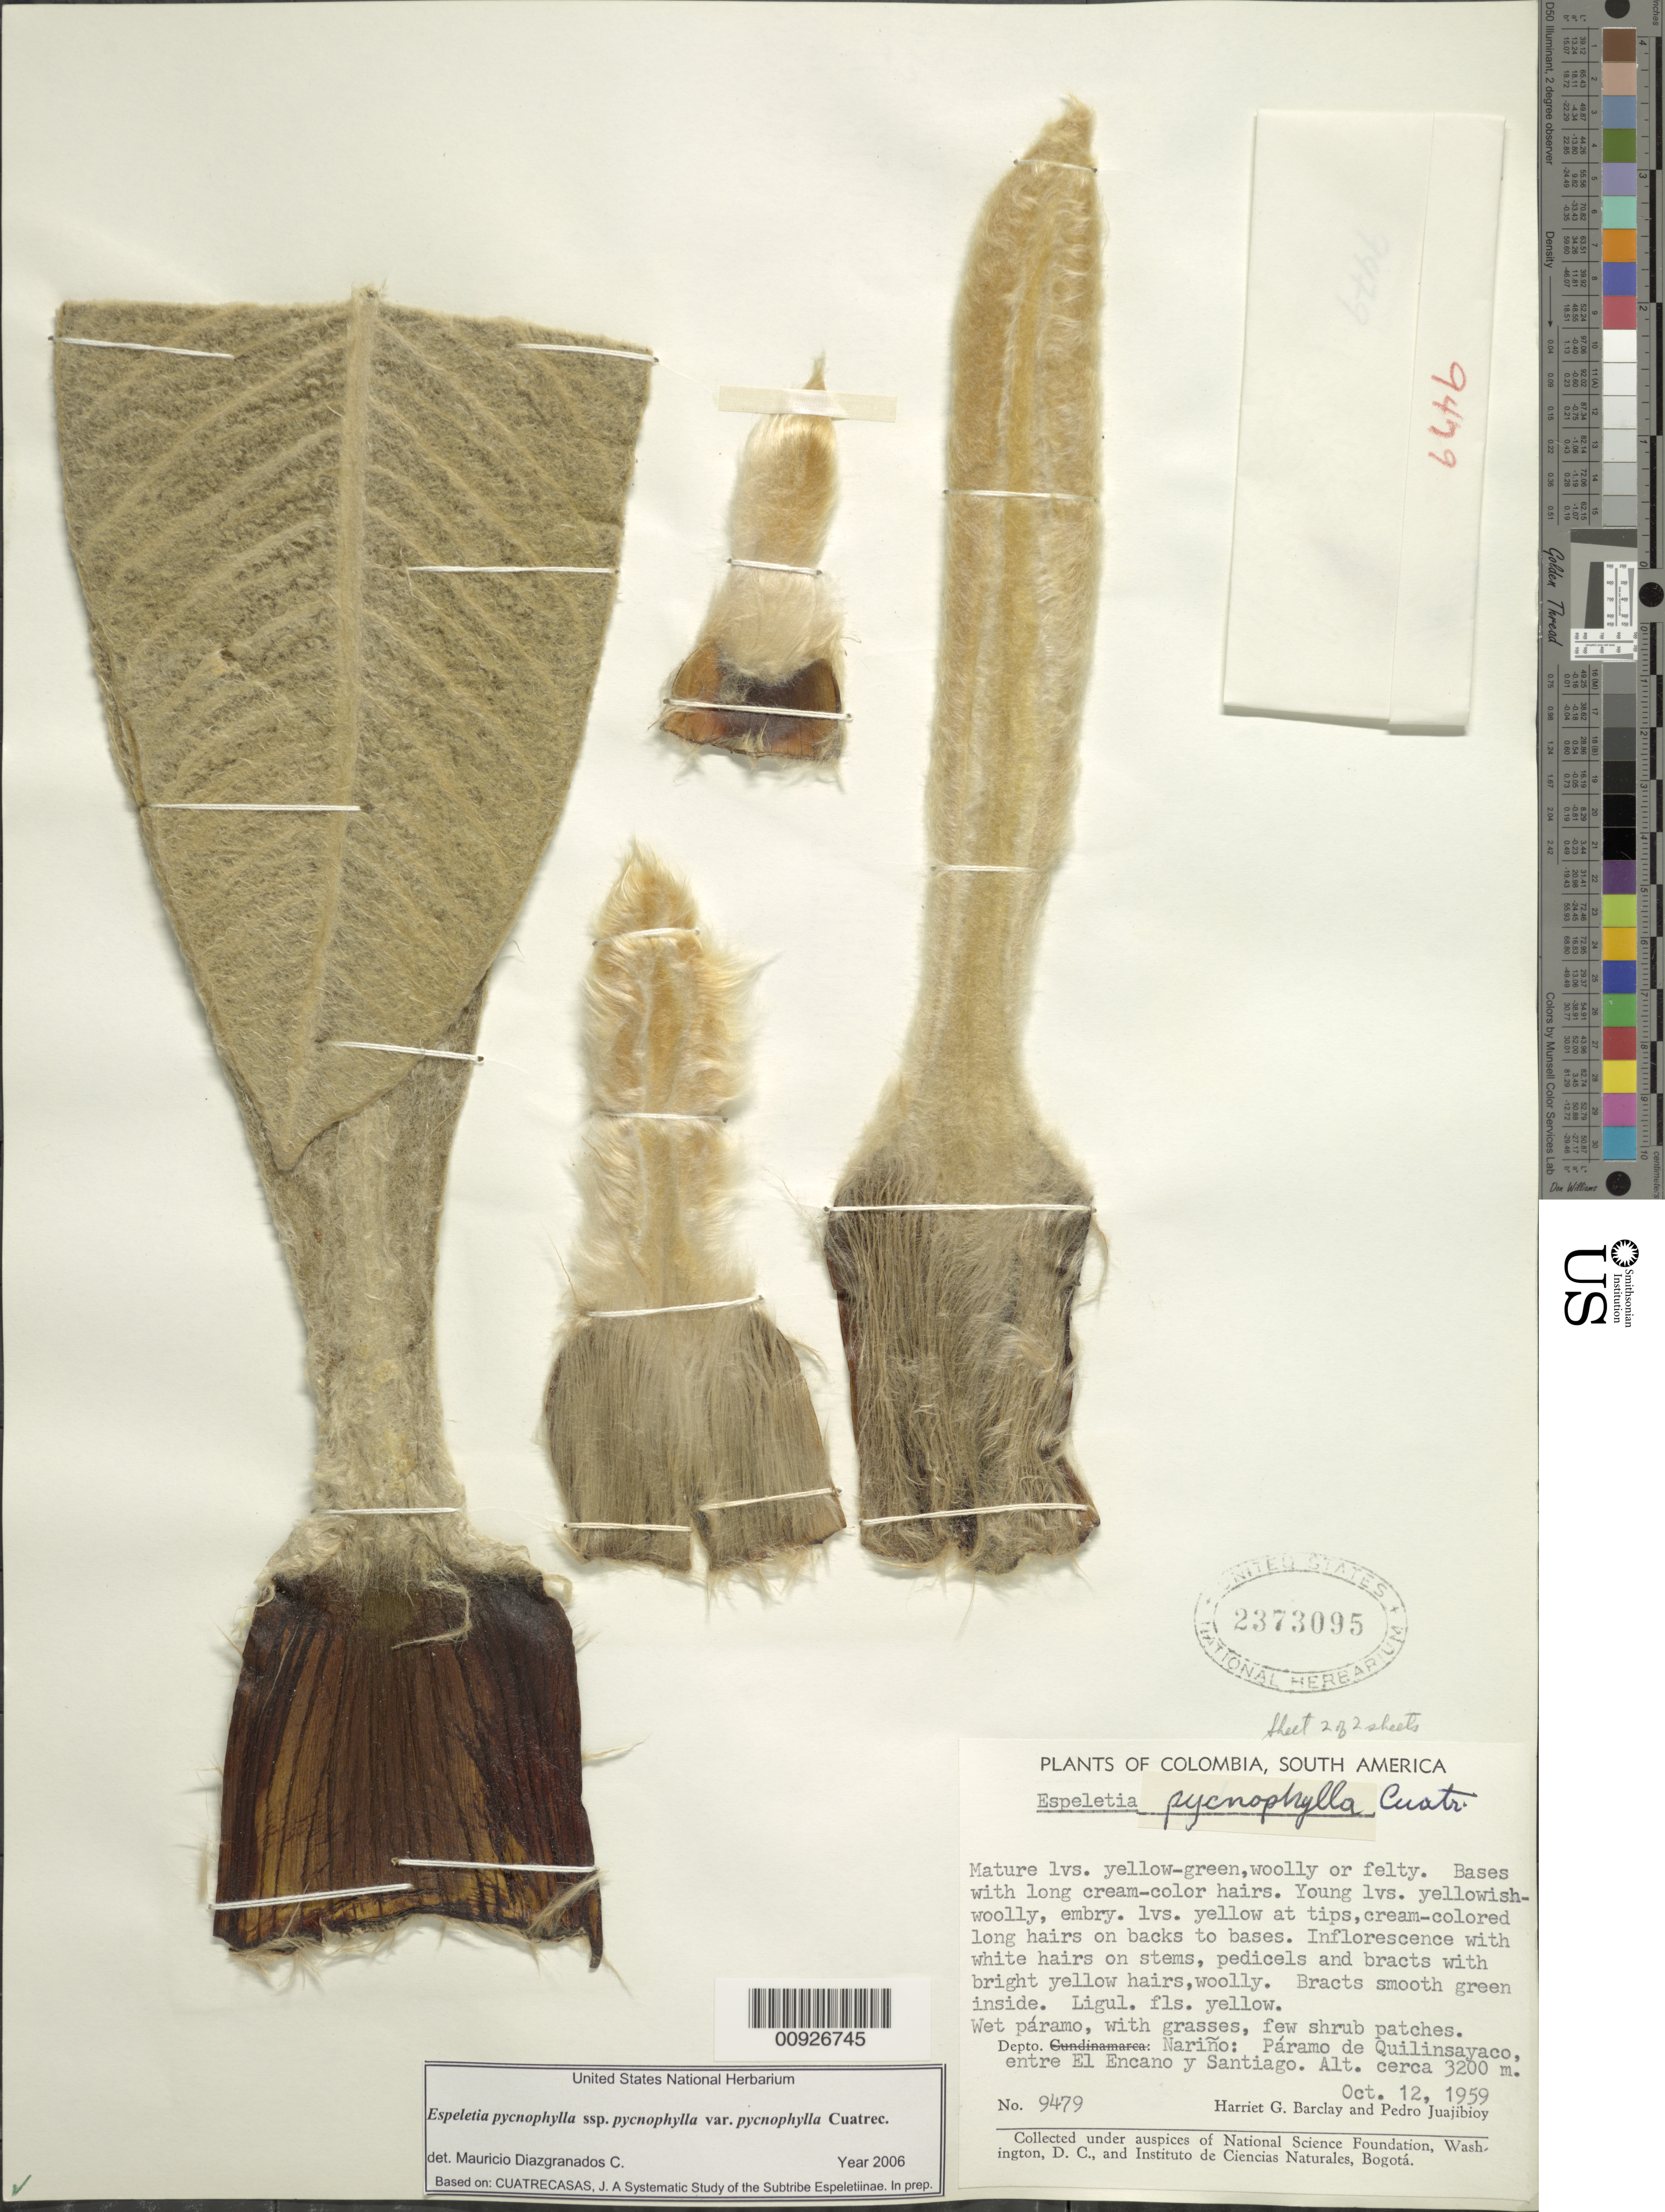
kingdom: Plantae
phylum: Tracheophyta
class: Magnoliopsida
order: Asterales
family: Asteraceae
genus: Espeletia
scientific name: Espeletia pycnophylla var. pycnophylla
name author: Cuatrec.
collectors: H. G. Barclay & P. Juajibioy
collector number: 9479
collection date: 1959-10-12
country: Colombia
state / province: Nariño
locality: P. de Quilinchayaco. Entre El Encanto y Santiago.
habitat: Wet páramo, with grasses, few shrub patches.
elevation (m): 3200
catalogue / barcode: US 2373095